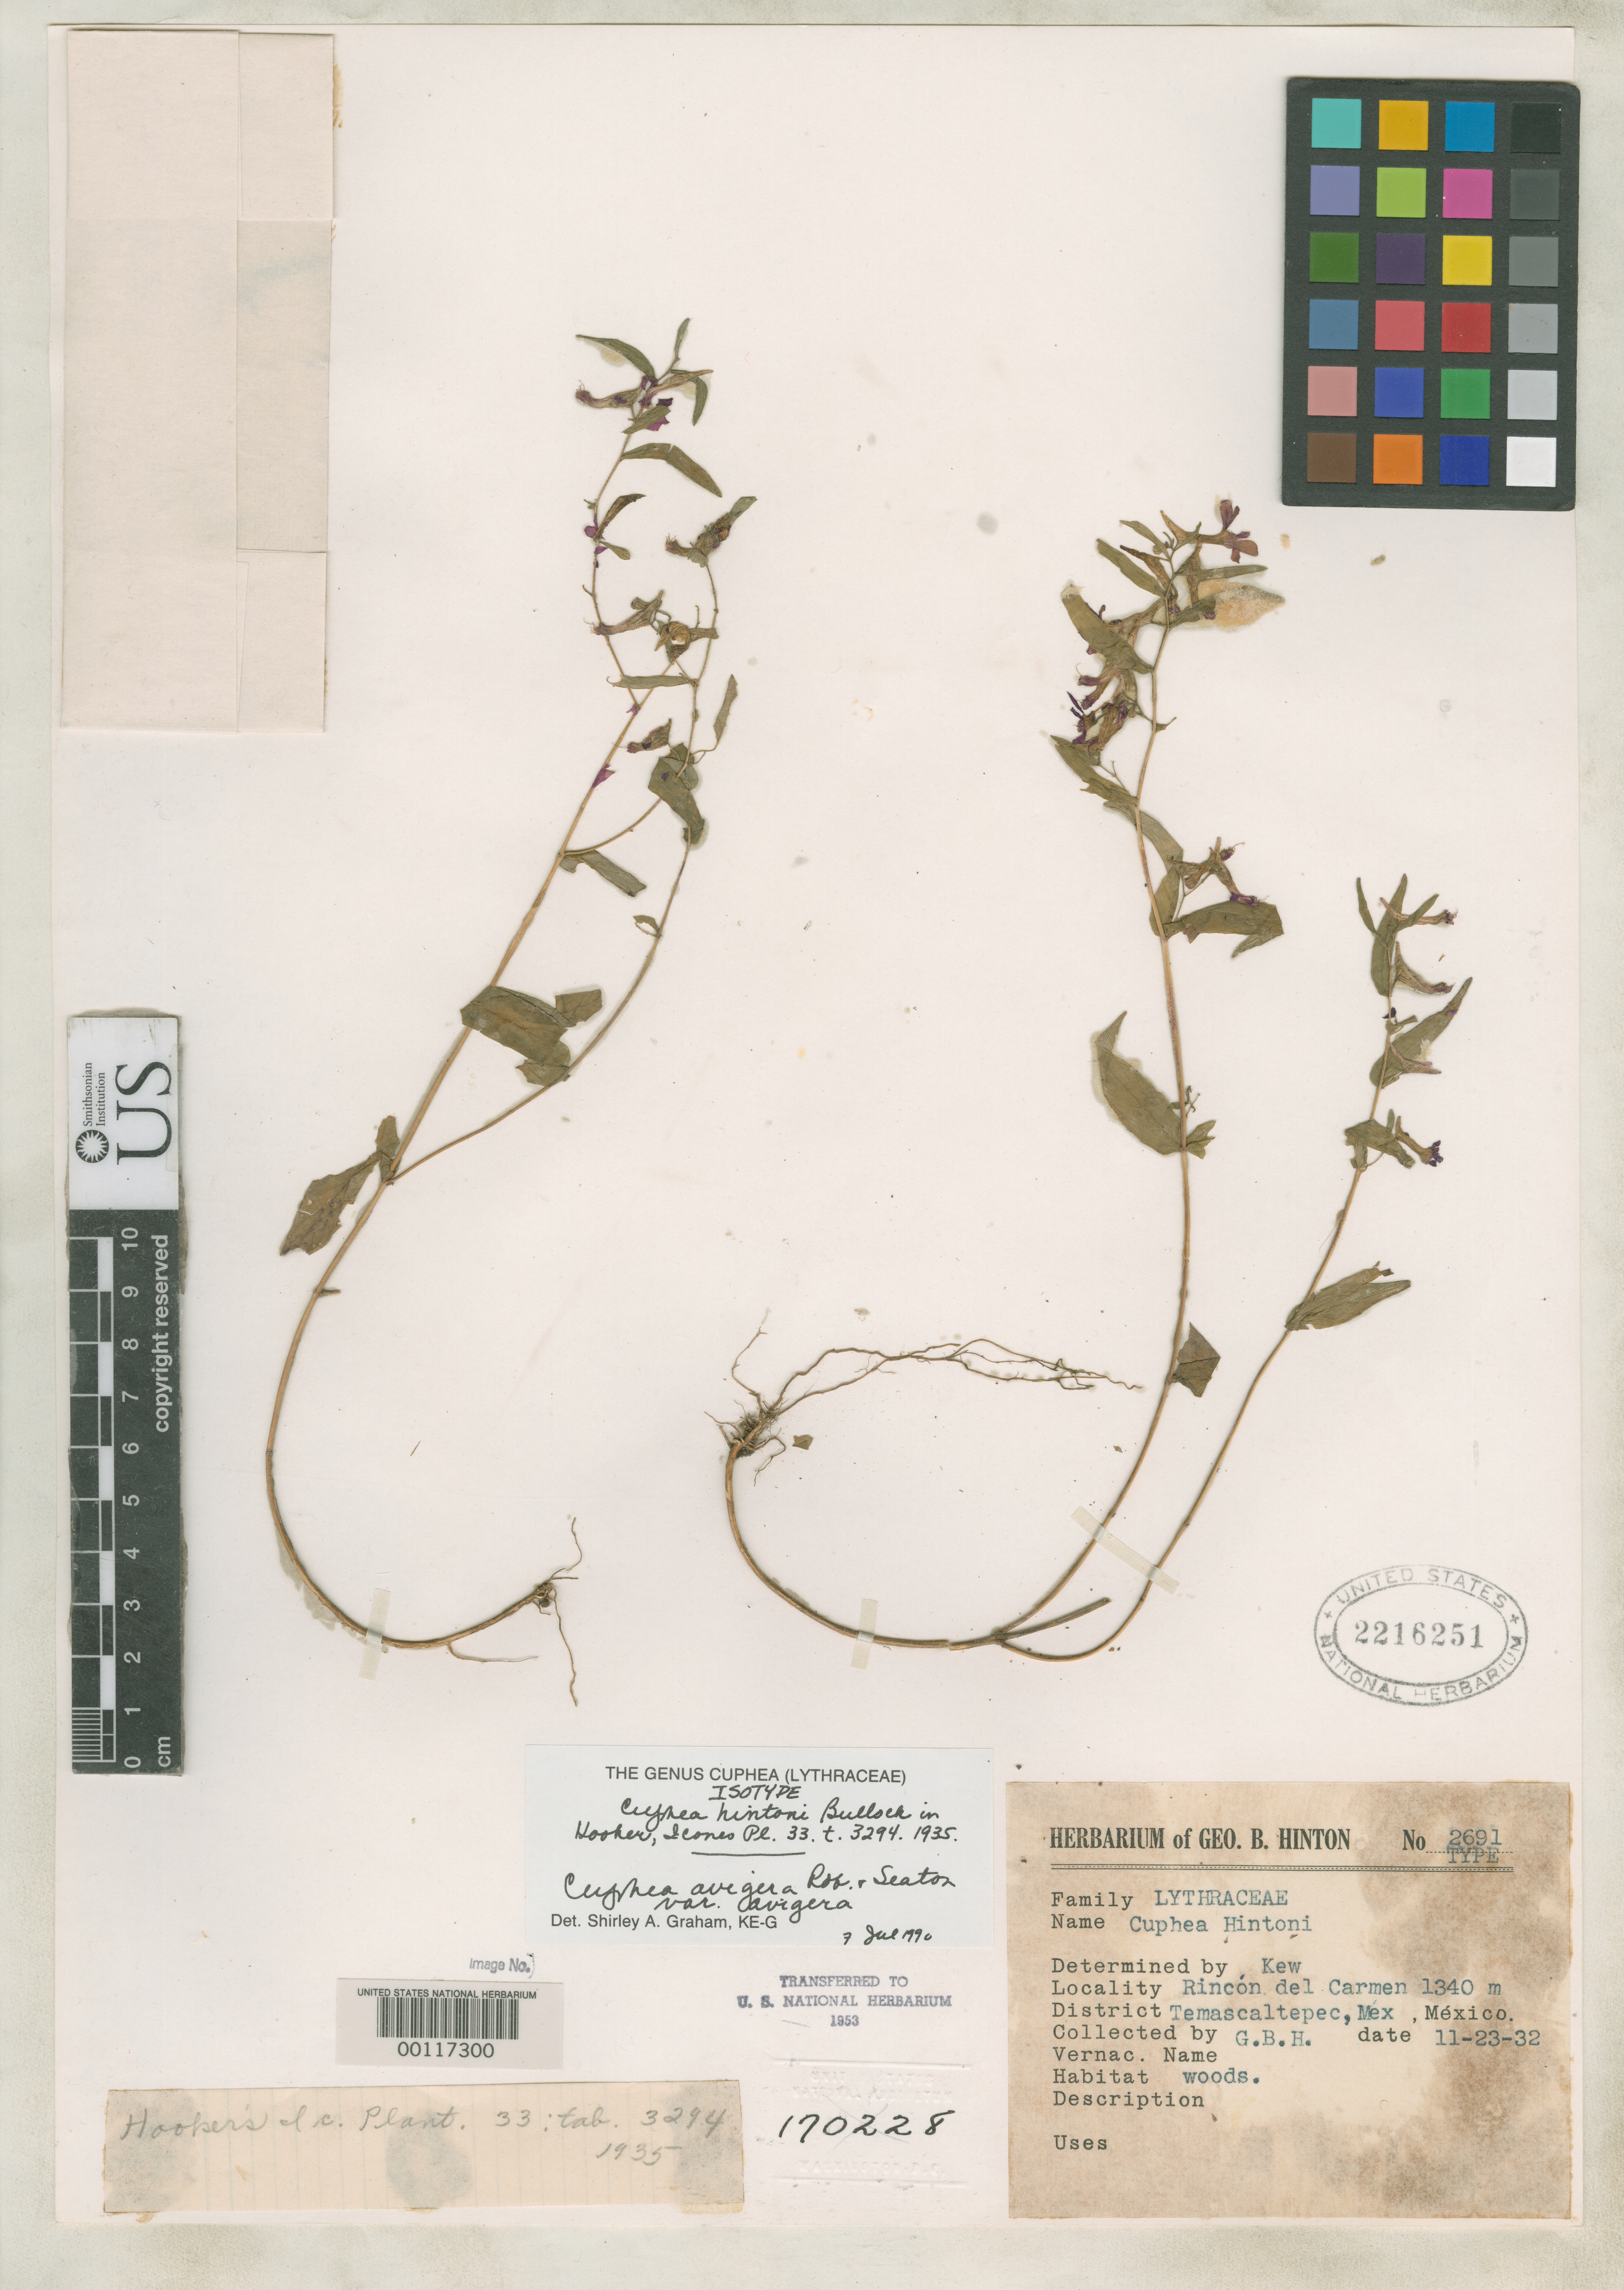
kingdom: Plantae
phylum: Tracheophyta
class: Magnoliopsida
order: Myrtales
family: Lythraceae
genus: Cuphea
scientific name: Cuphea hintonii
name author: Bullock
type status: Isotype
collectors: G. B. Hinton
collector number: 2691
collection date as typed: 23 Nov 1932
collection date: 1932-11-23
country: Mexico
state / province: México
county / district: Temascaltepec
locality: Rincon del Carmen.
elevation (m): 1340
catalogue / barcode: US 2216251